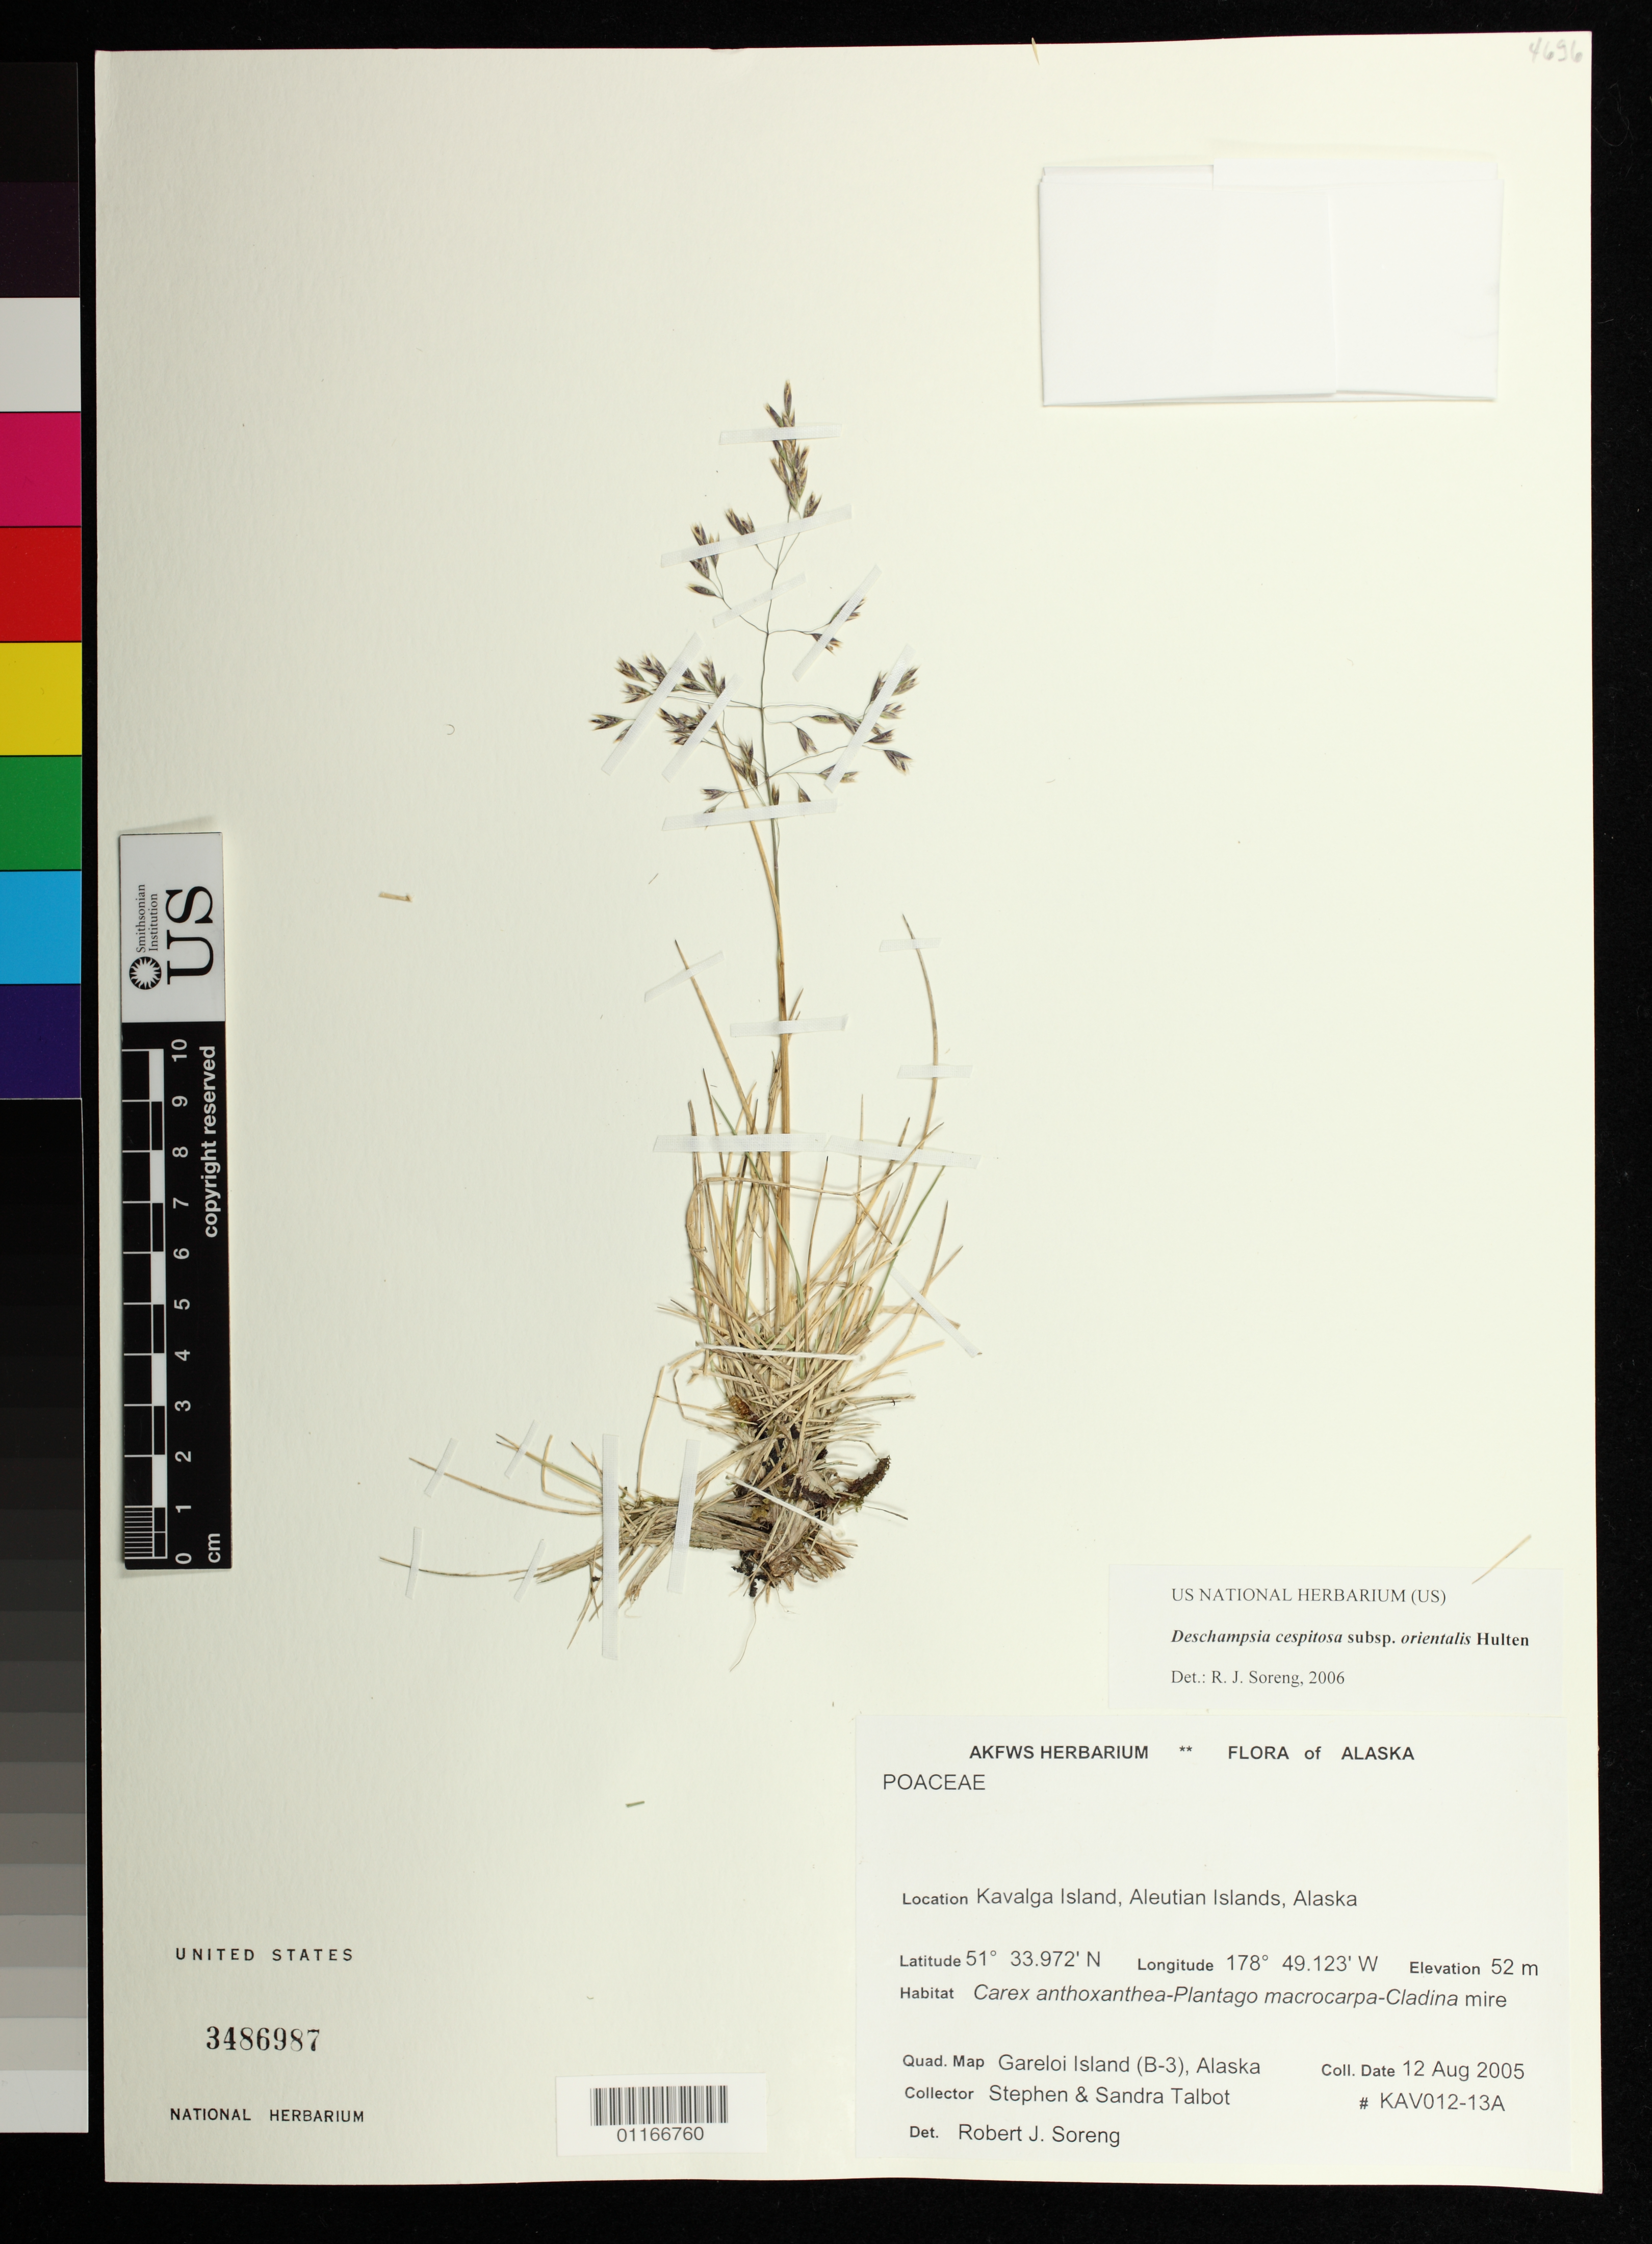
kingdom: Plantae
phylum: Tracheophyta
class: Liliopsida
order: Poales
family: Poaceae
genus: Deschampsia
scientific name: Deschampsia cespitosa subsp. orientalis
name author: Hultén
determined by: Soreng, Robert J., Research Associate (BOT), Smithsonian Institution - National Museum of Natural History (UNITED STATES)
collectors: Talbot, S. S. (Collector), Talbot, Sandra (Collector)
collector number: KAV012-13A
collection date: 2005-08-12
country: United States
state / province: Alaska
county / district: Aleutian Islands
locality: Kavalga Island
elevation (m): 52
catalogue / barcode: US 3486987